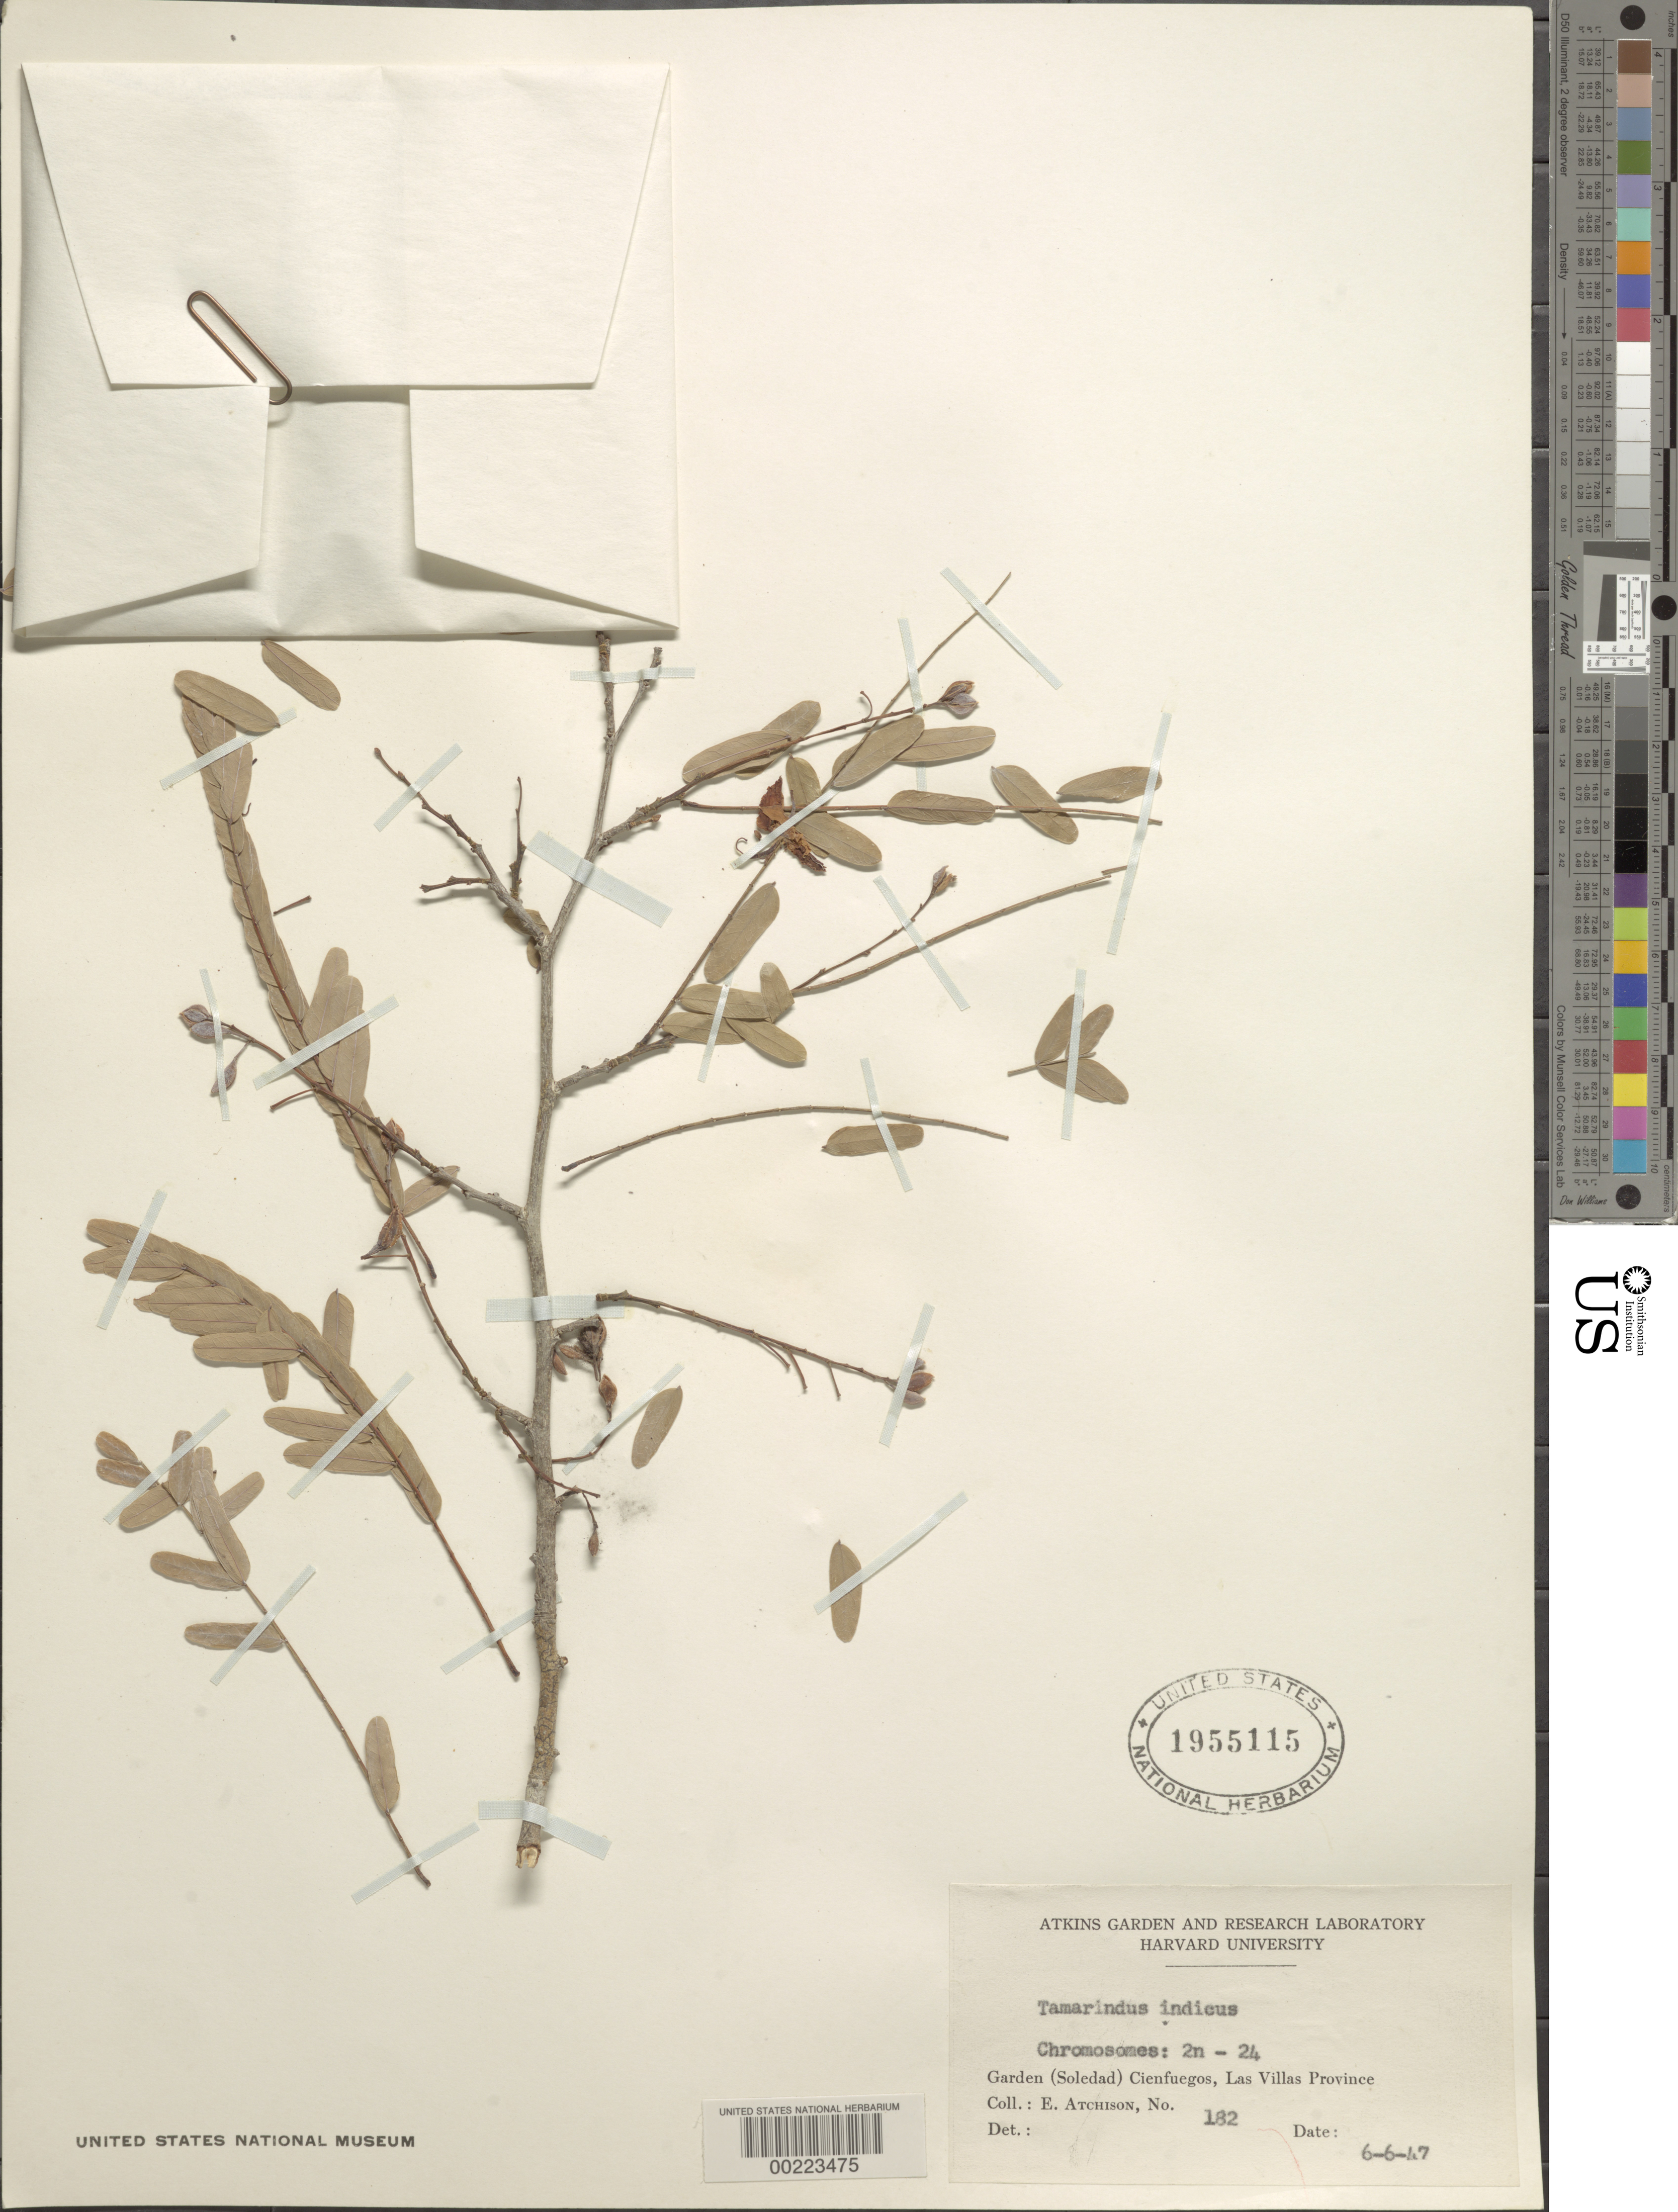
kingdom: Plantae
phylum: Tracheophyta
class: Magnoliopsida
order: Fabales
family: Fabaceae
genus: Tamarindus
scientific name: Tamarindus indica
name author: L.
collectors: E. Atchison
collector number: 182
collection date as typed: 06 Jun 1947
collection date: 1947-06-06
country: Cuba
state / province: Las Villas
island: Greater Antilles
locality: Garden (soledad) cienfuegos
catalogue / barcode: US 1955115